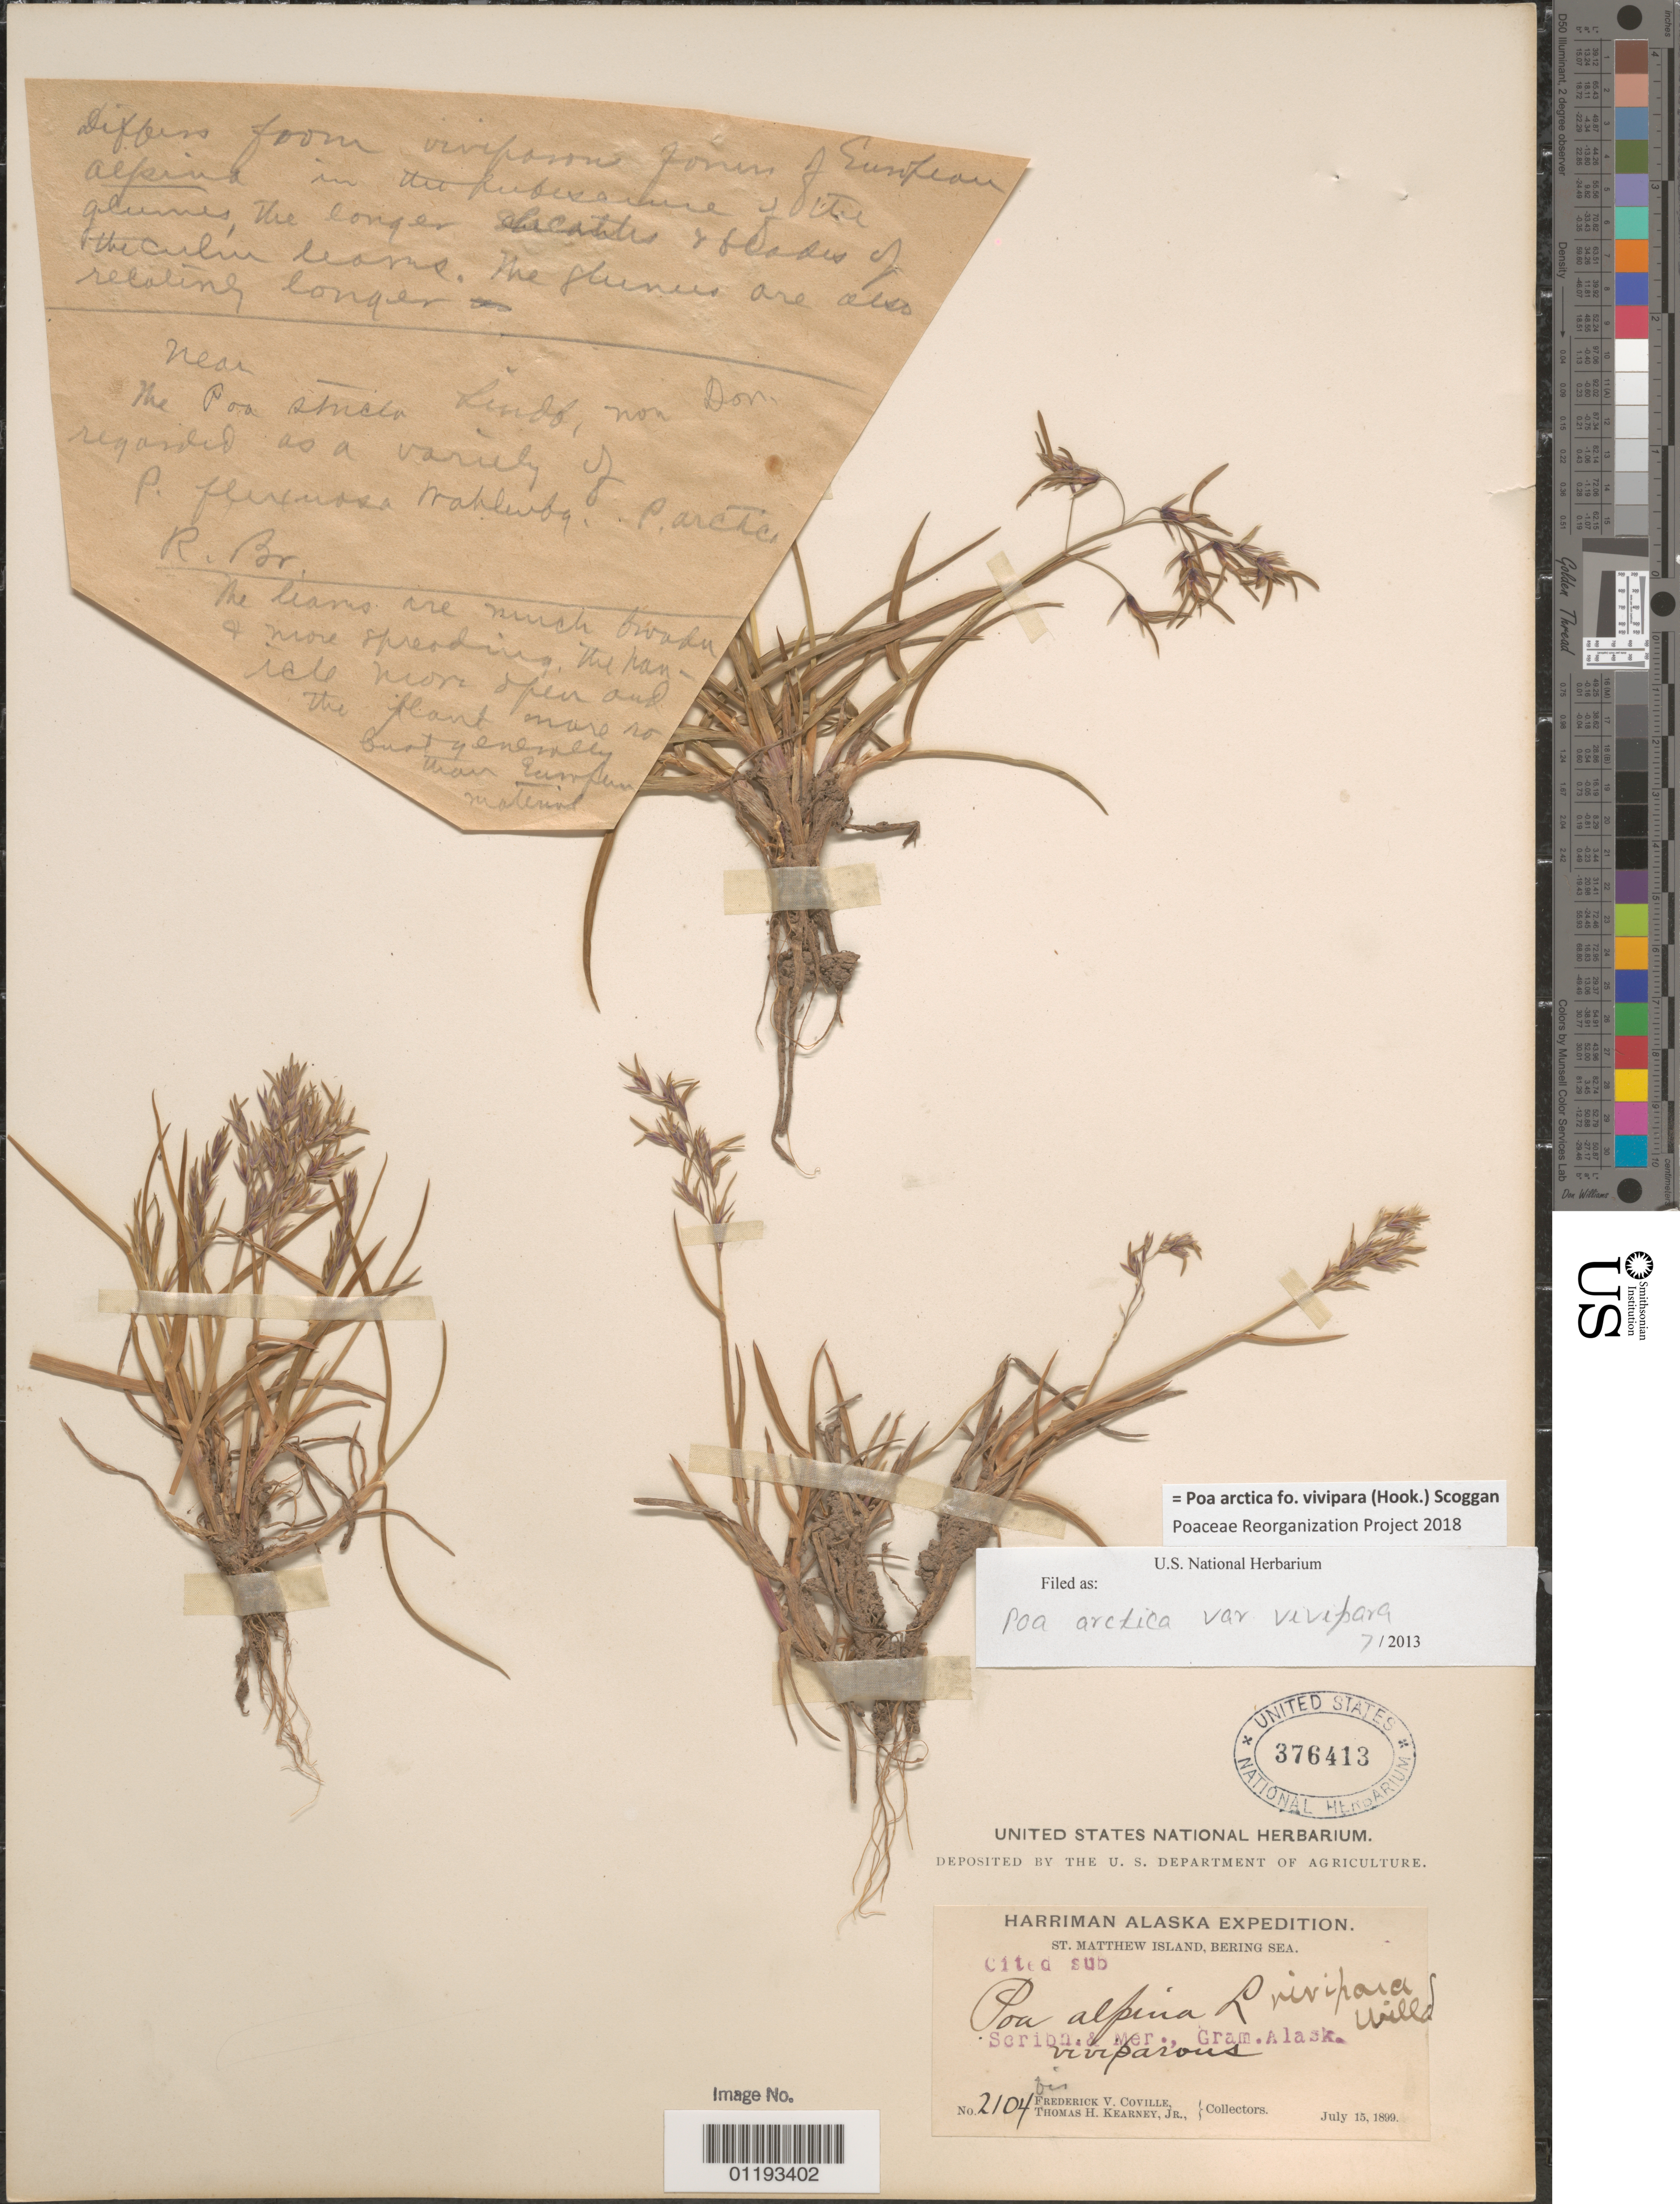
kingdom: Plantae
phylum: Tracheophyta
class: Liliopsida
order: Poales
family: Poaceae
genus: Poa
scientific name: Poa arctica f. vivipara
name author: (Hook.) Scoggan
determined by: Poaceae Reorganization Project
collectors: F. V. Coville & T. H. Kearney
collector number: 2104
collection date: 1899-07-15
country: United States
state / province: Alaska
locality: St. Matthew Island, Bering Sea.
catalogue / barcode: US 376413